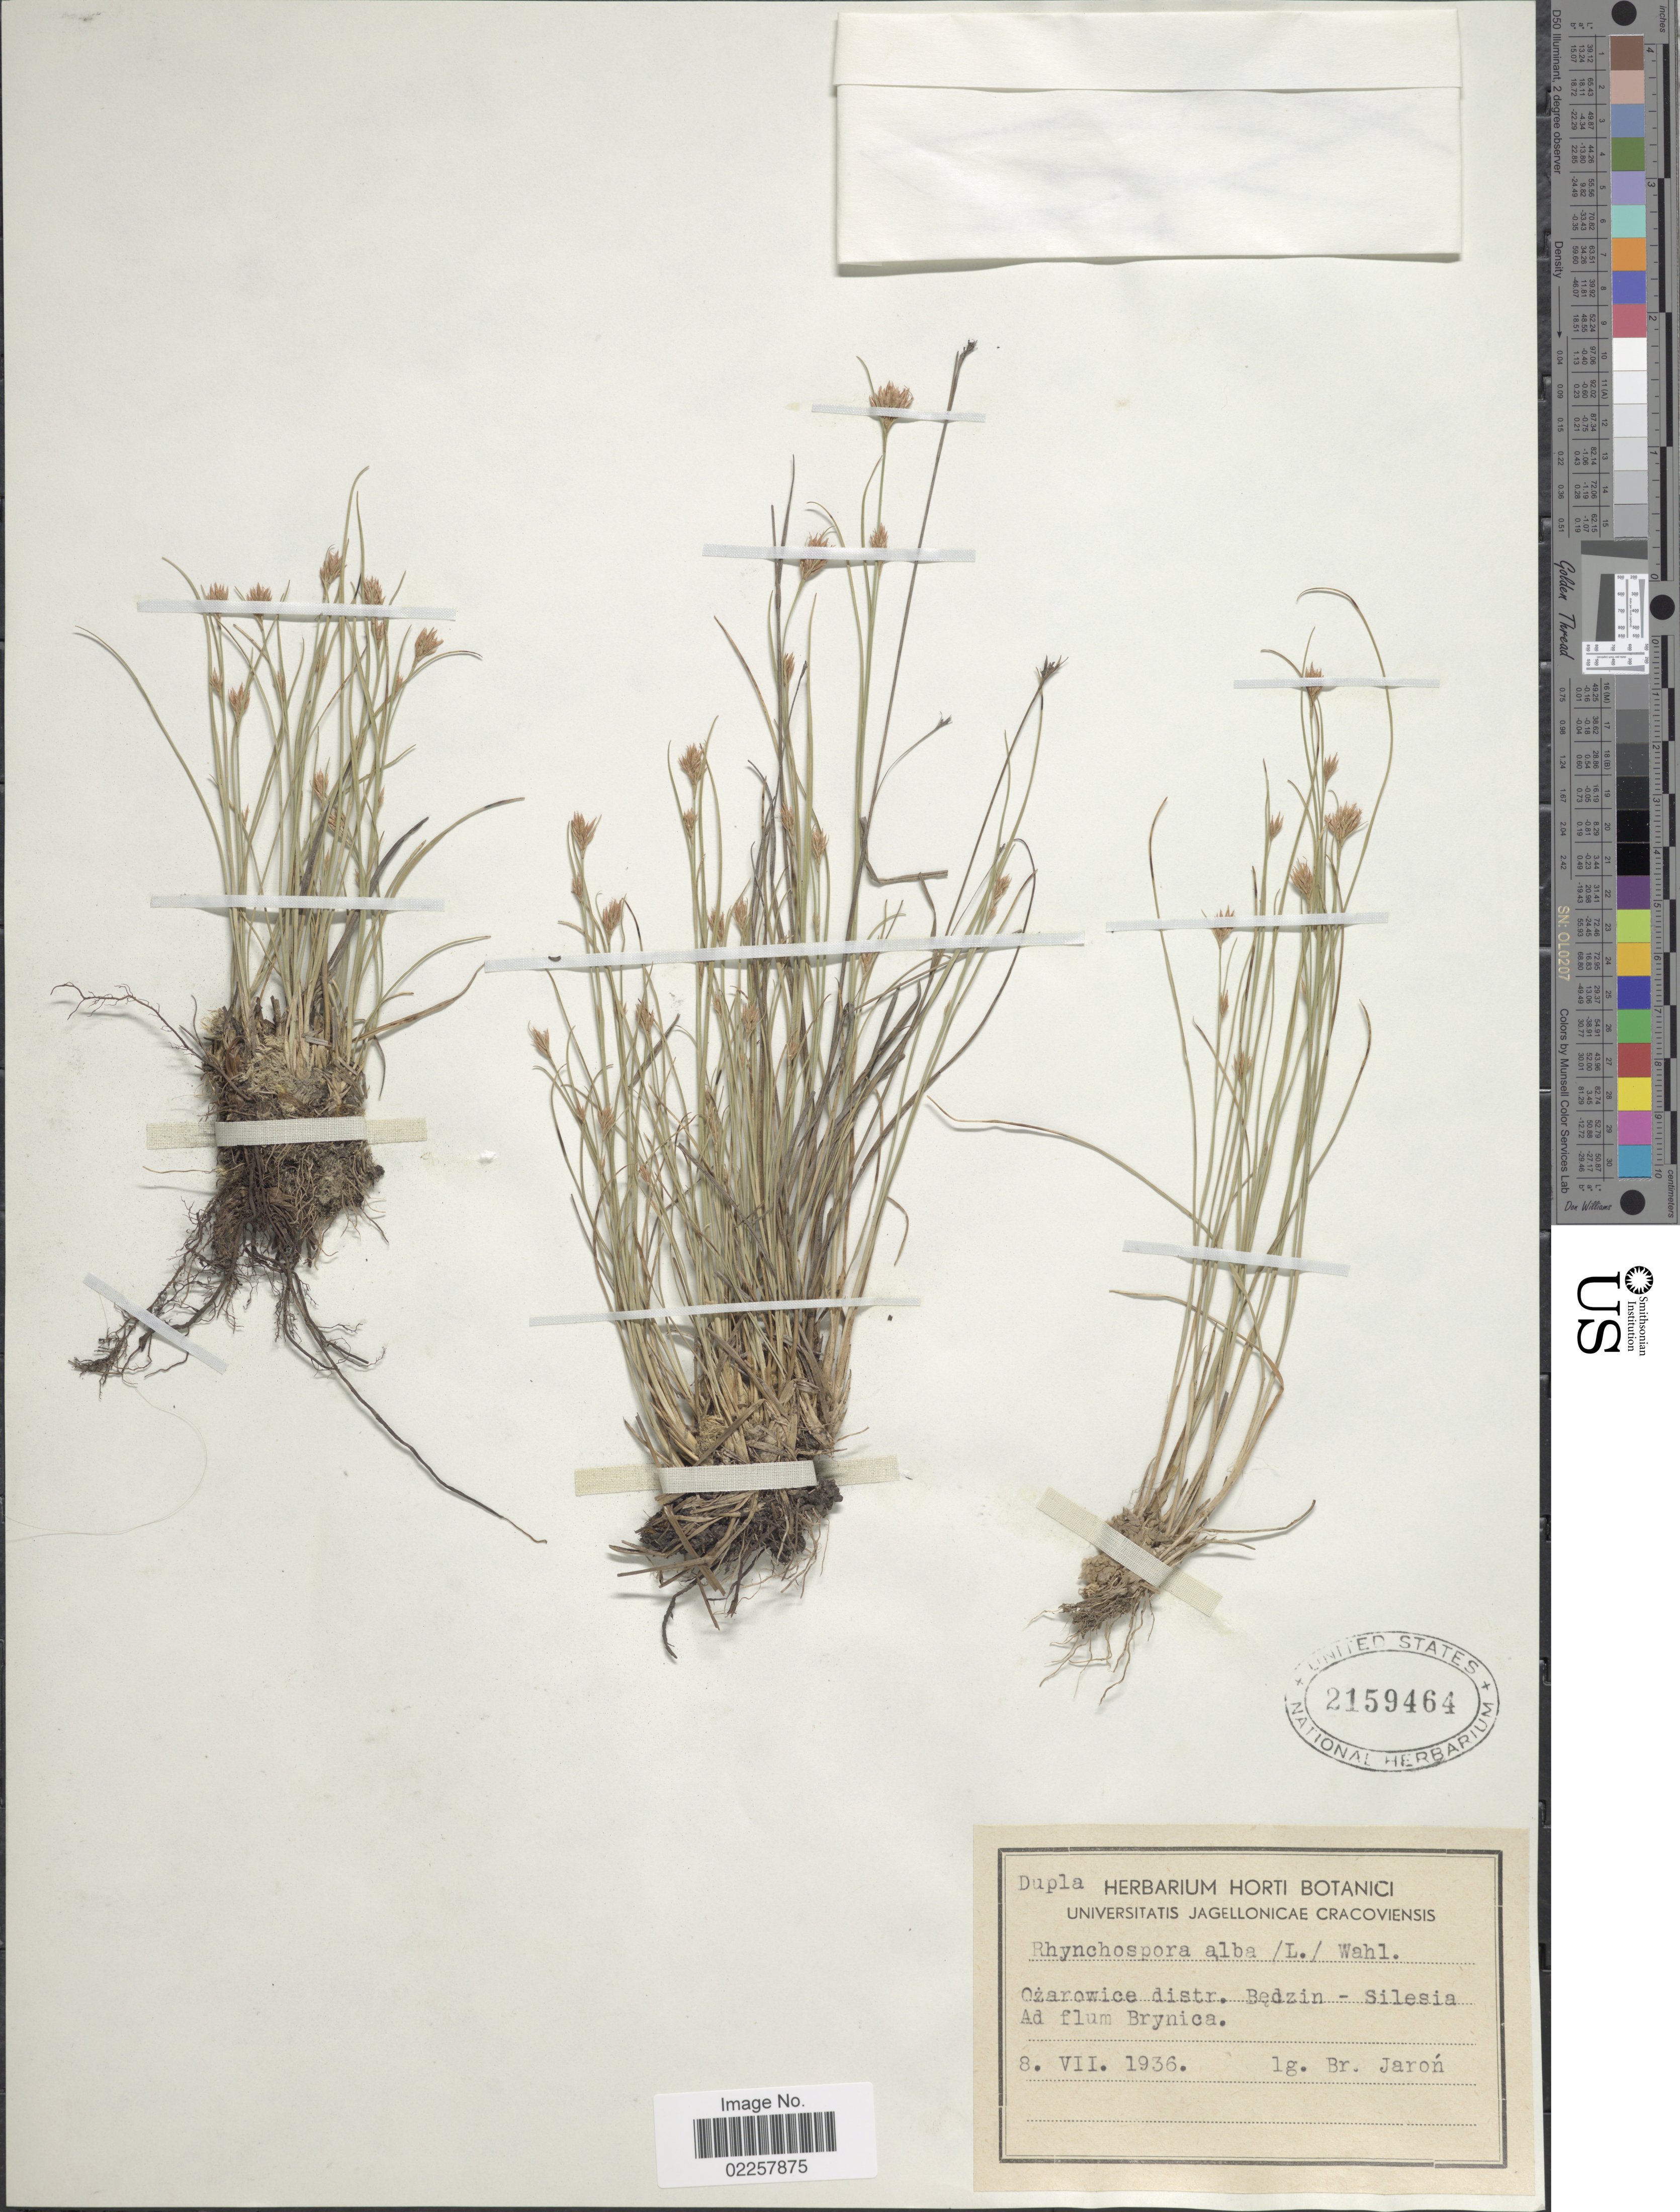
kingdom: Plantae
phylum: Tracheophyta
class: Liliopsida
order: Poales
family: Cyperaceae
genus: Rhynchospora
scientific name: Rhynchospora alba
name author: (L.) Vahl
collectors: B. Jaron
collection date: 1936-07-08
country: Poland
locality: Ozarowice distr., Bedzin - Silesia ad flum Bryinica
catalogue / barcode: US 2159464